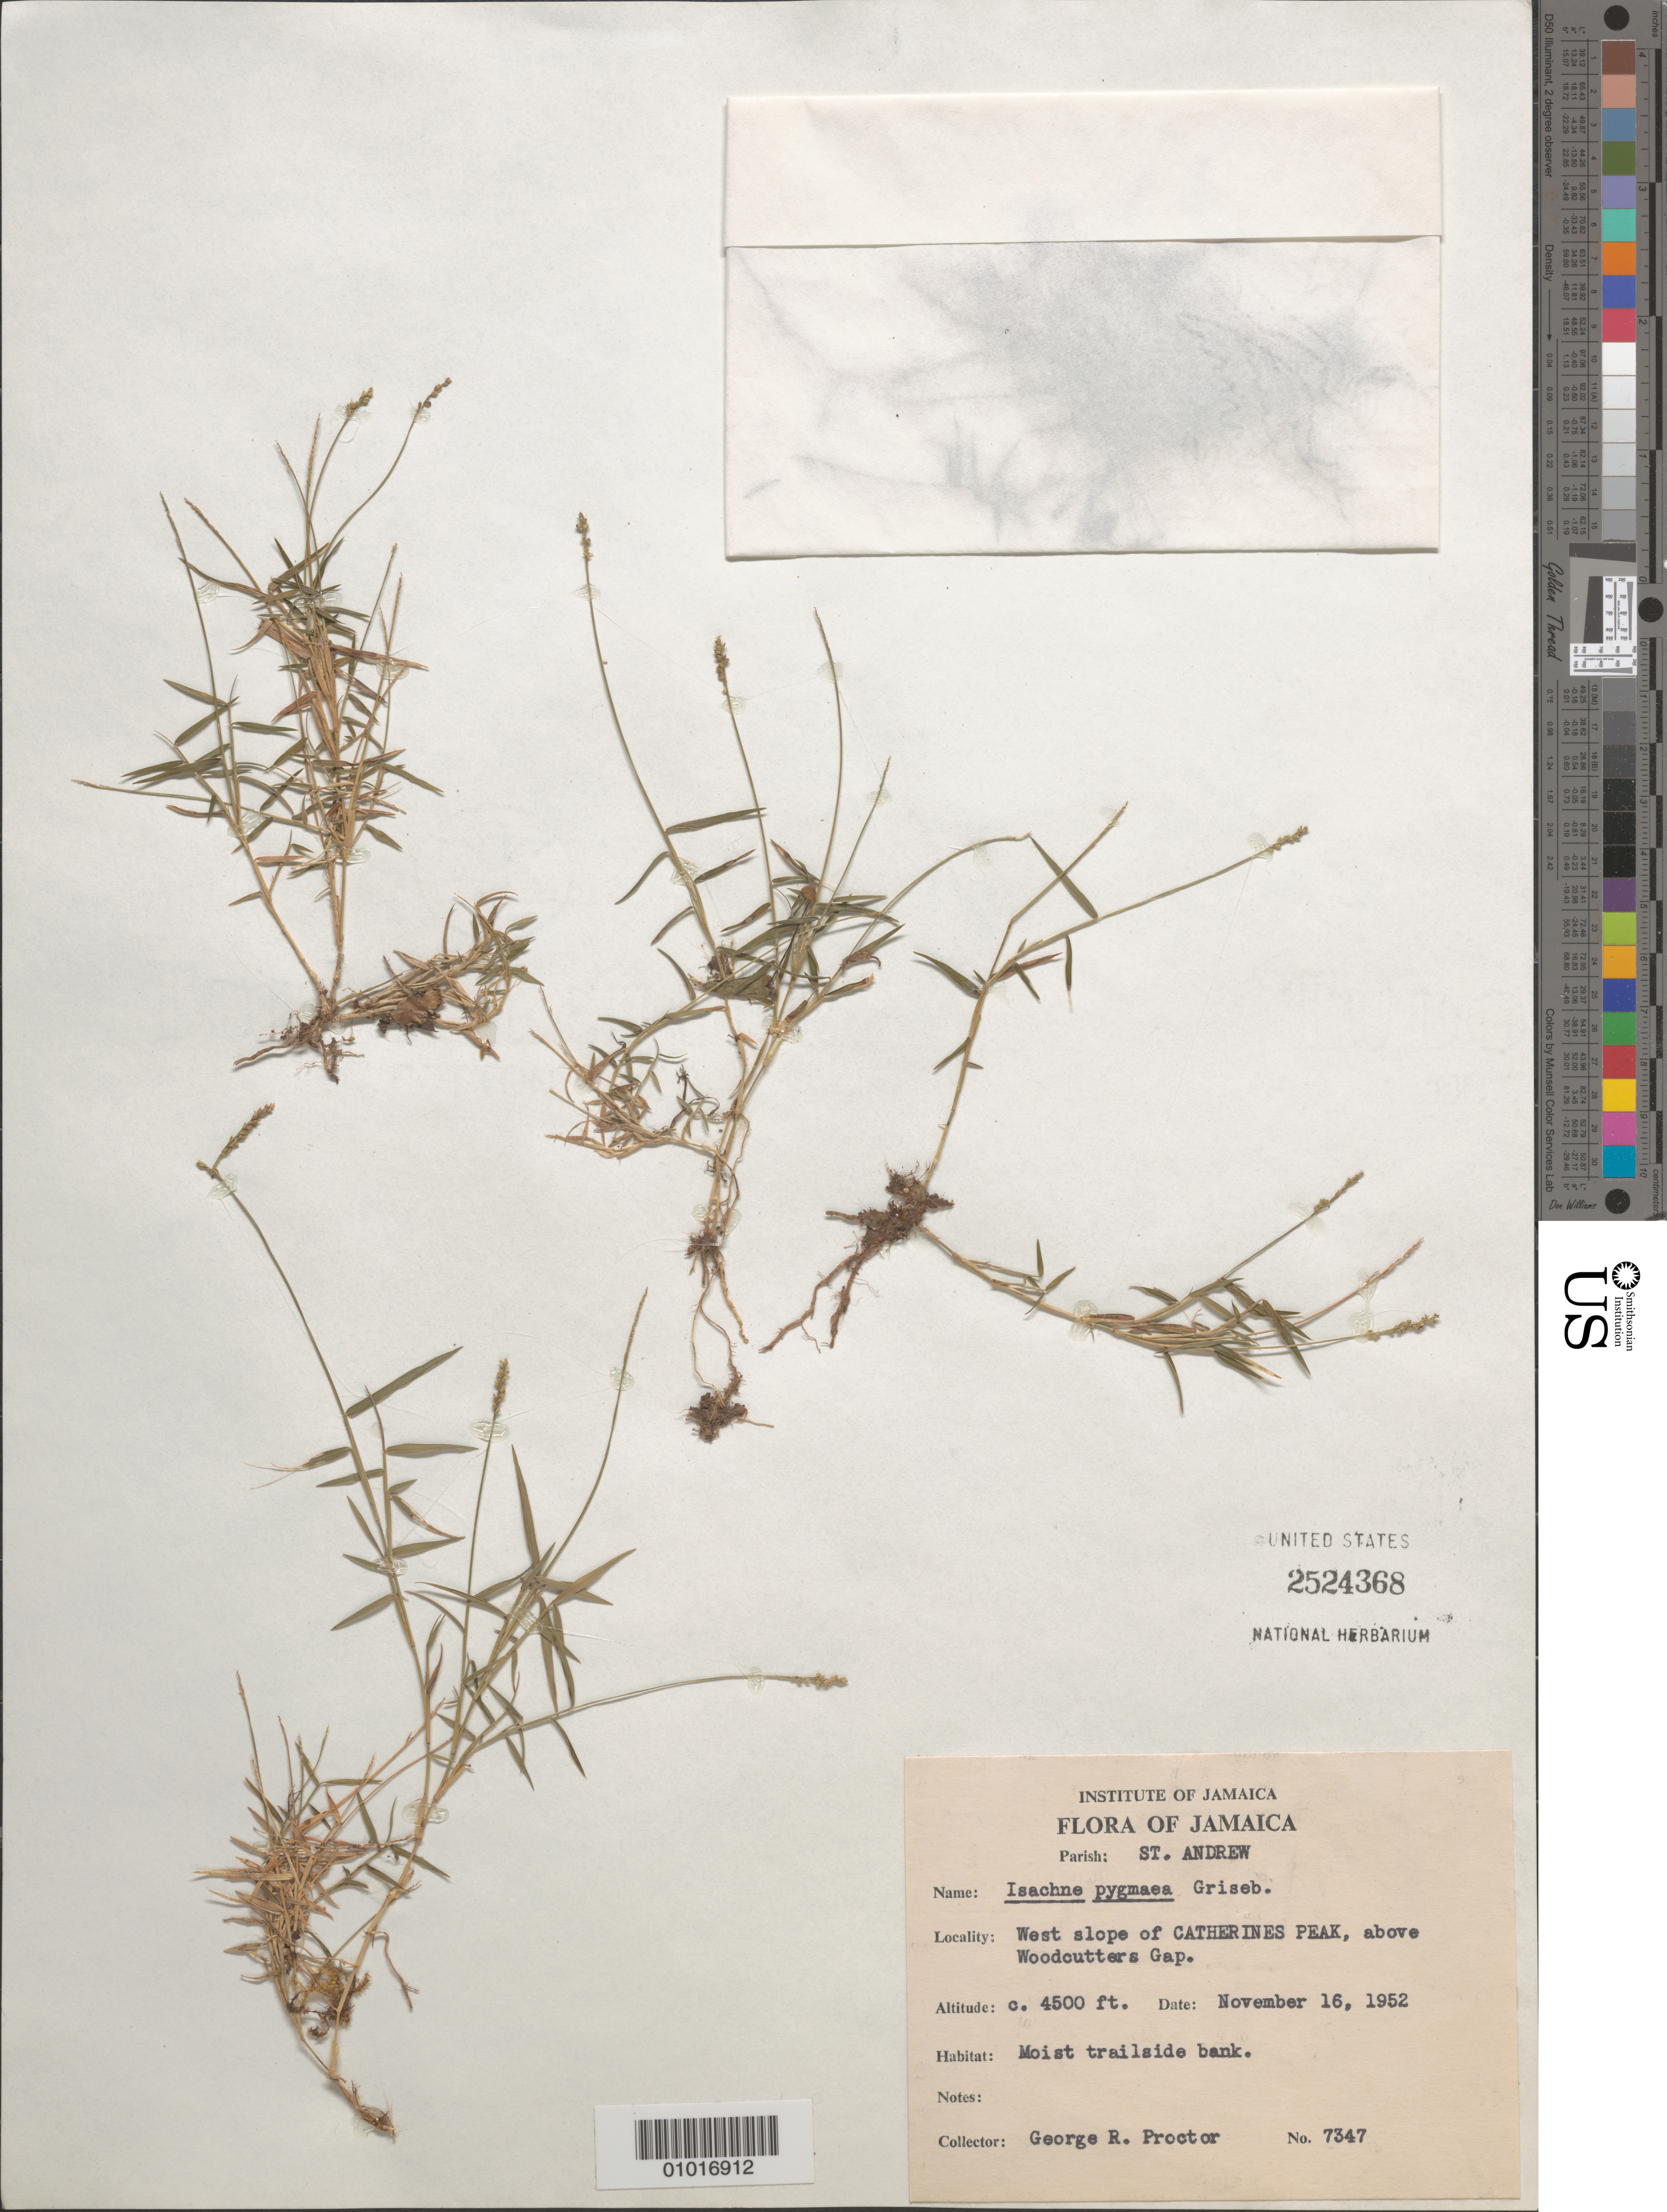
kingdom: Plantae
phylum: Tracheophyta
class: Liliopsida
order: Poales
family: Poaceae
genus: Isachne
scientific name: Isachne pygmaea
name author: Griseb.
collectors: G. R. Proctor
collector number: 7347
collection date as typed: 16 Nov 1952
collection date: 1952-11-16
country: Jamaica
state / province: Saint Andrew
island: Jamaica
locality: West slope of Catherines Peak, above Woodcutters Gap.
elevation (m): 1372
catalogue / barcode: US 2524368